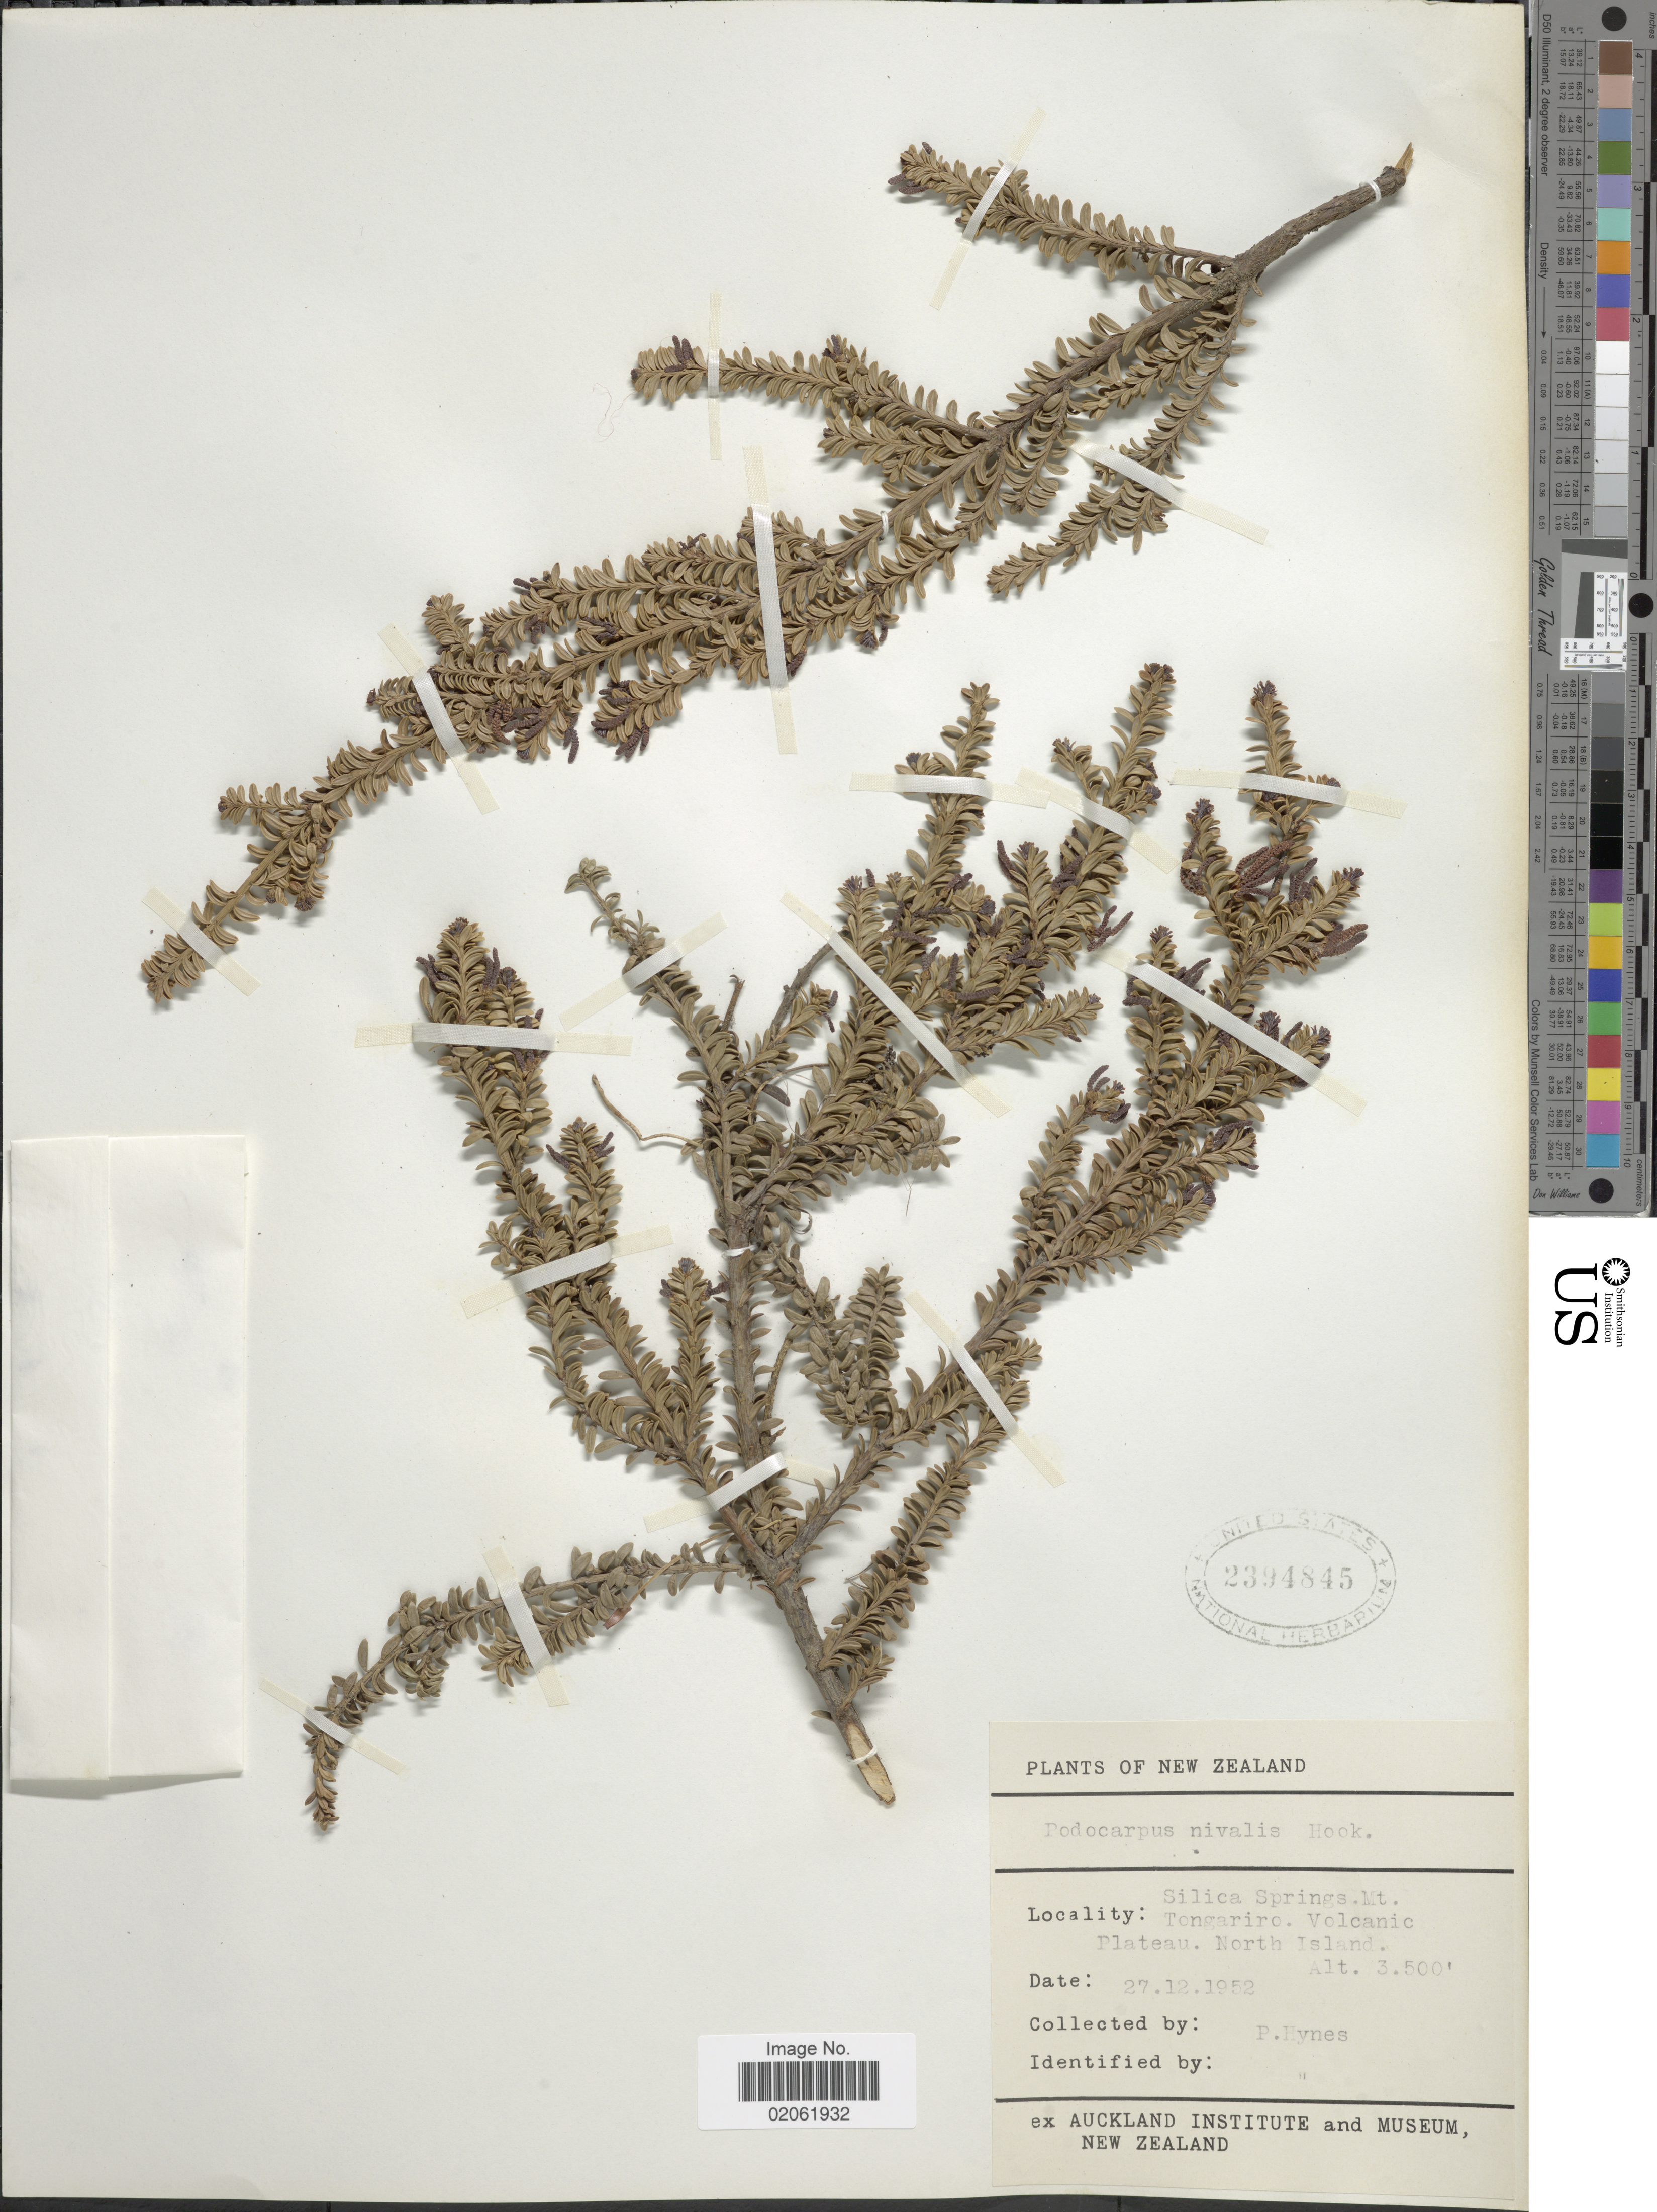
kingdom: Plantae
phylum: Tracheophyta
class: Pinopsida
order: Pinales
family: Podocarpaceae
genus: Podocarpus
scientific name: Podocarpus nivalis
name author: Hook.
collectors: P. Hynes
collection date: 1952-12-27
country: New Zealand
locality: Plateau, North Island.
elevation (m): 1067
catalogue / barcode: US 2394845